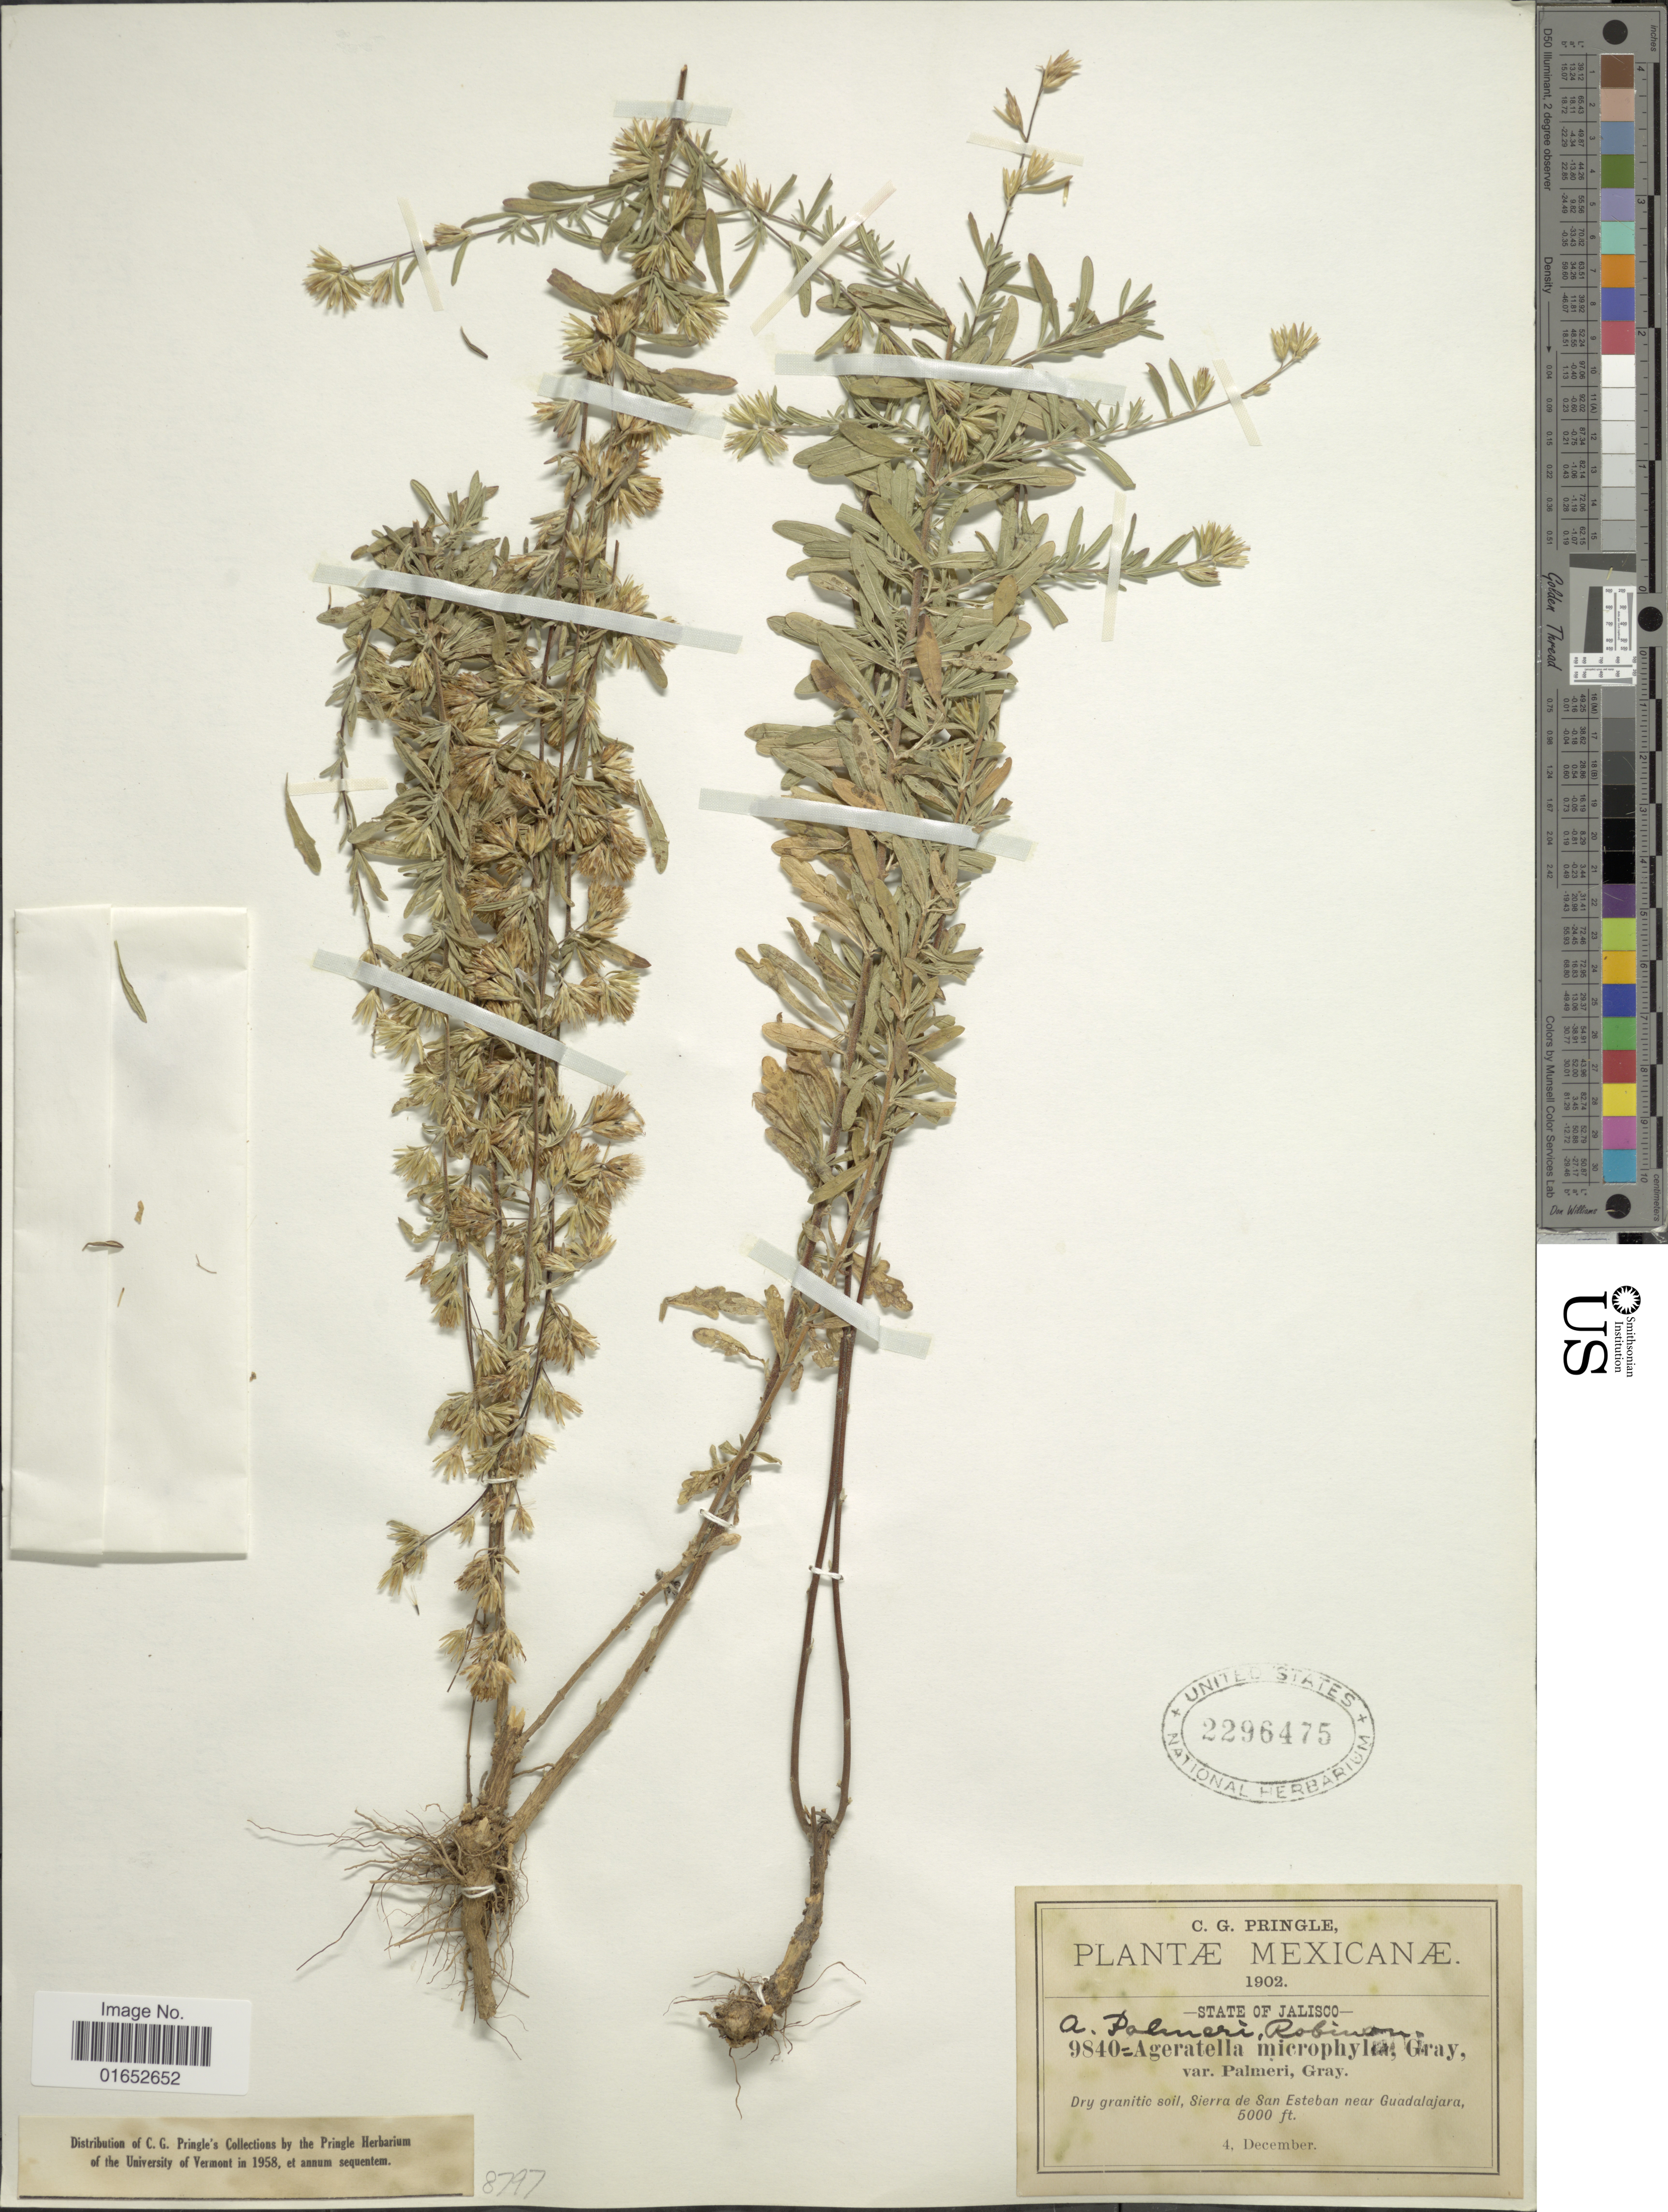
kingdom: Plantae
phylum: Tracheophyta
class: Magnoliopsida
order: Asterales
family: Asteraceae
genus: Ageratella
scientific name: Ageratella microphylla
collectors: C. G. Pringle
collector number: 9840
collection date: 1902-12-04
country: Mexico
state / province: Jalisco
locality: Dry granitic soil, Sierra de San Esteban near Guadalajara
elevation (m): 1524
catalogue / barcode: US 2296475